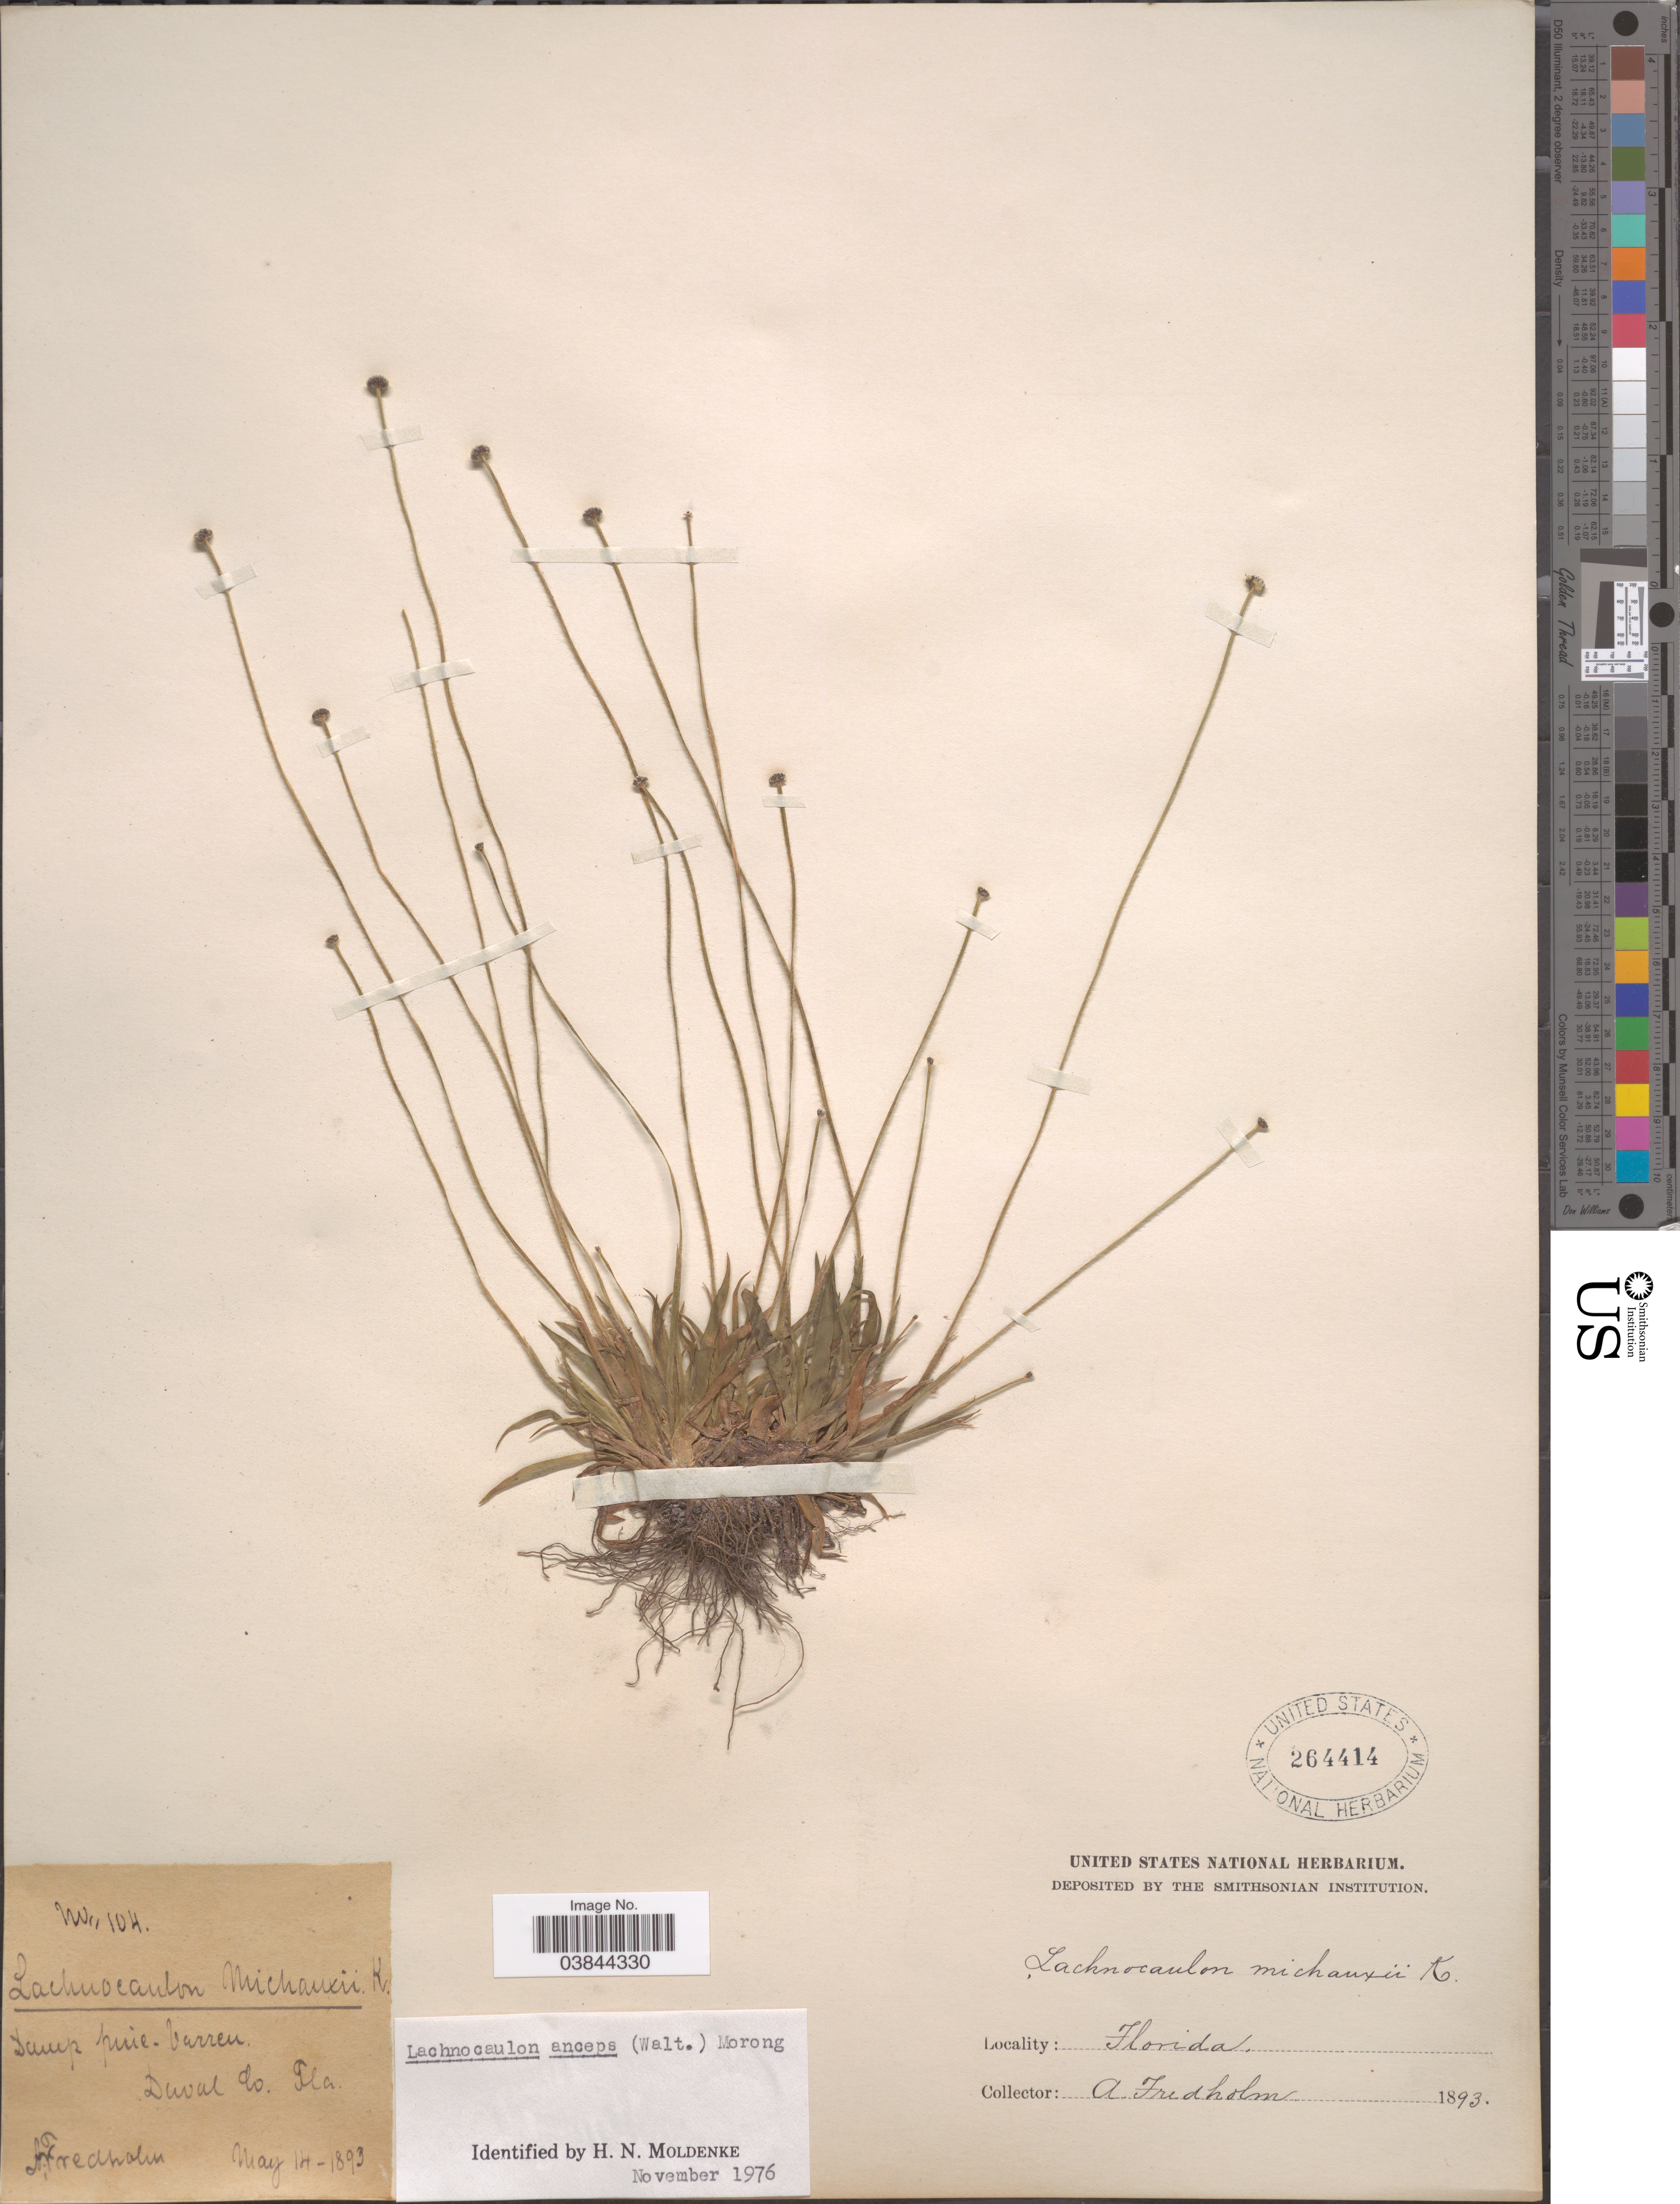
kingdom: Plantae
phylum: Tracheophyta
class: Liliopsida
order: Poales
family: Eriocaulaceae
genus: Lachnocaulon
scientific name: Lachnocaulon anceps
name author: (Walter) Morong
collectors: A. Fredholm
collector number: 104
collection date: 1893-05-14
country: United States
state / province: Florida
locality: Duval Co.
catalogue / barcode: US 264414